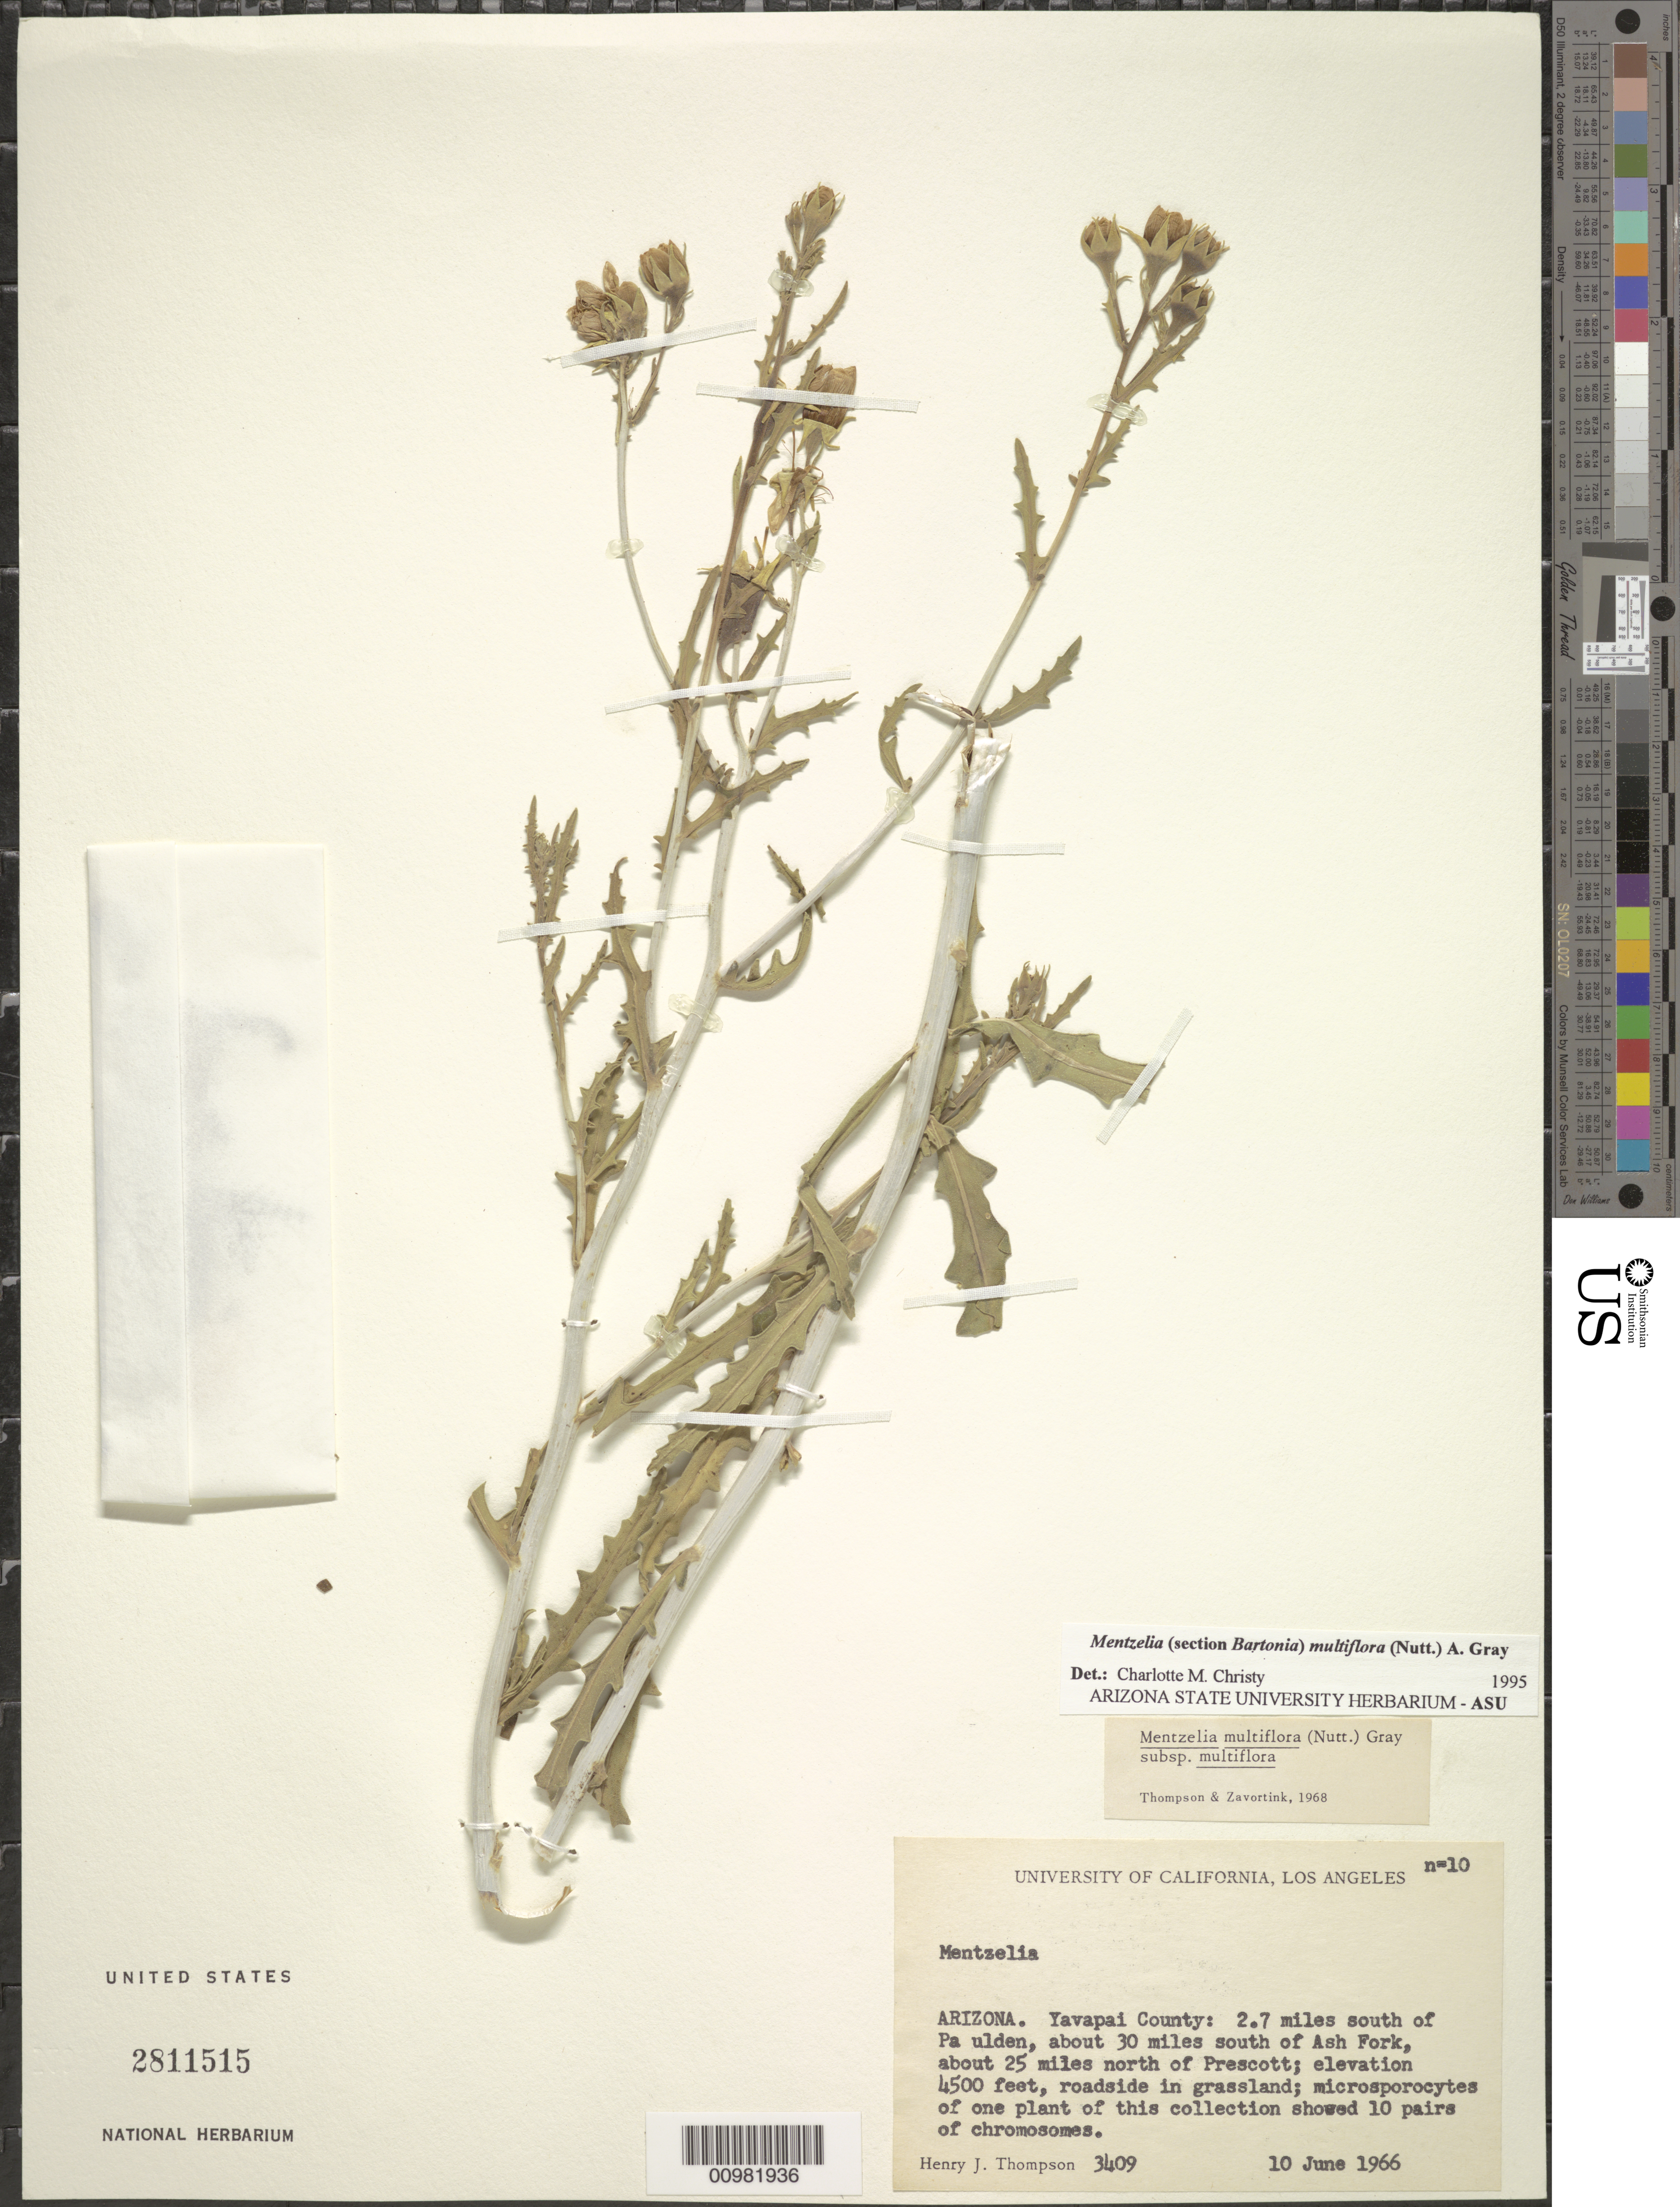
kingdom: Plantae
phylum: Tracheophyta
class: Magnoliopsida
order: Cornales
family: Loasaceae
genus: Mentzelia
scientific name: Mentzelia multiflora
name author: (Nutt.) A. Gray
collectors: H. J. Thompson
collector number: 3409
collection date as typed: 10 Jun 1966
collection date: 1966-06-10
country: United States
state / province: Arizona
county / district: Yavapai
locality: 2.7 mi. S of Paulden; about 30 mi. S of Ash Fork; about 25 mi. N of Prescott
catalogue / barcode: US 2811515